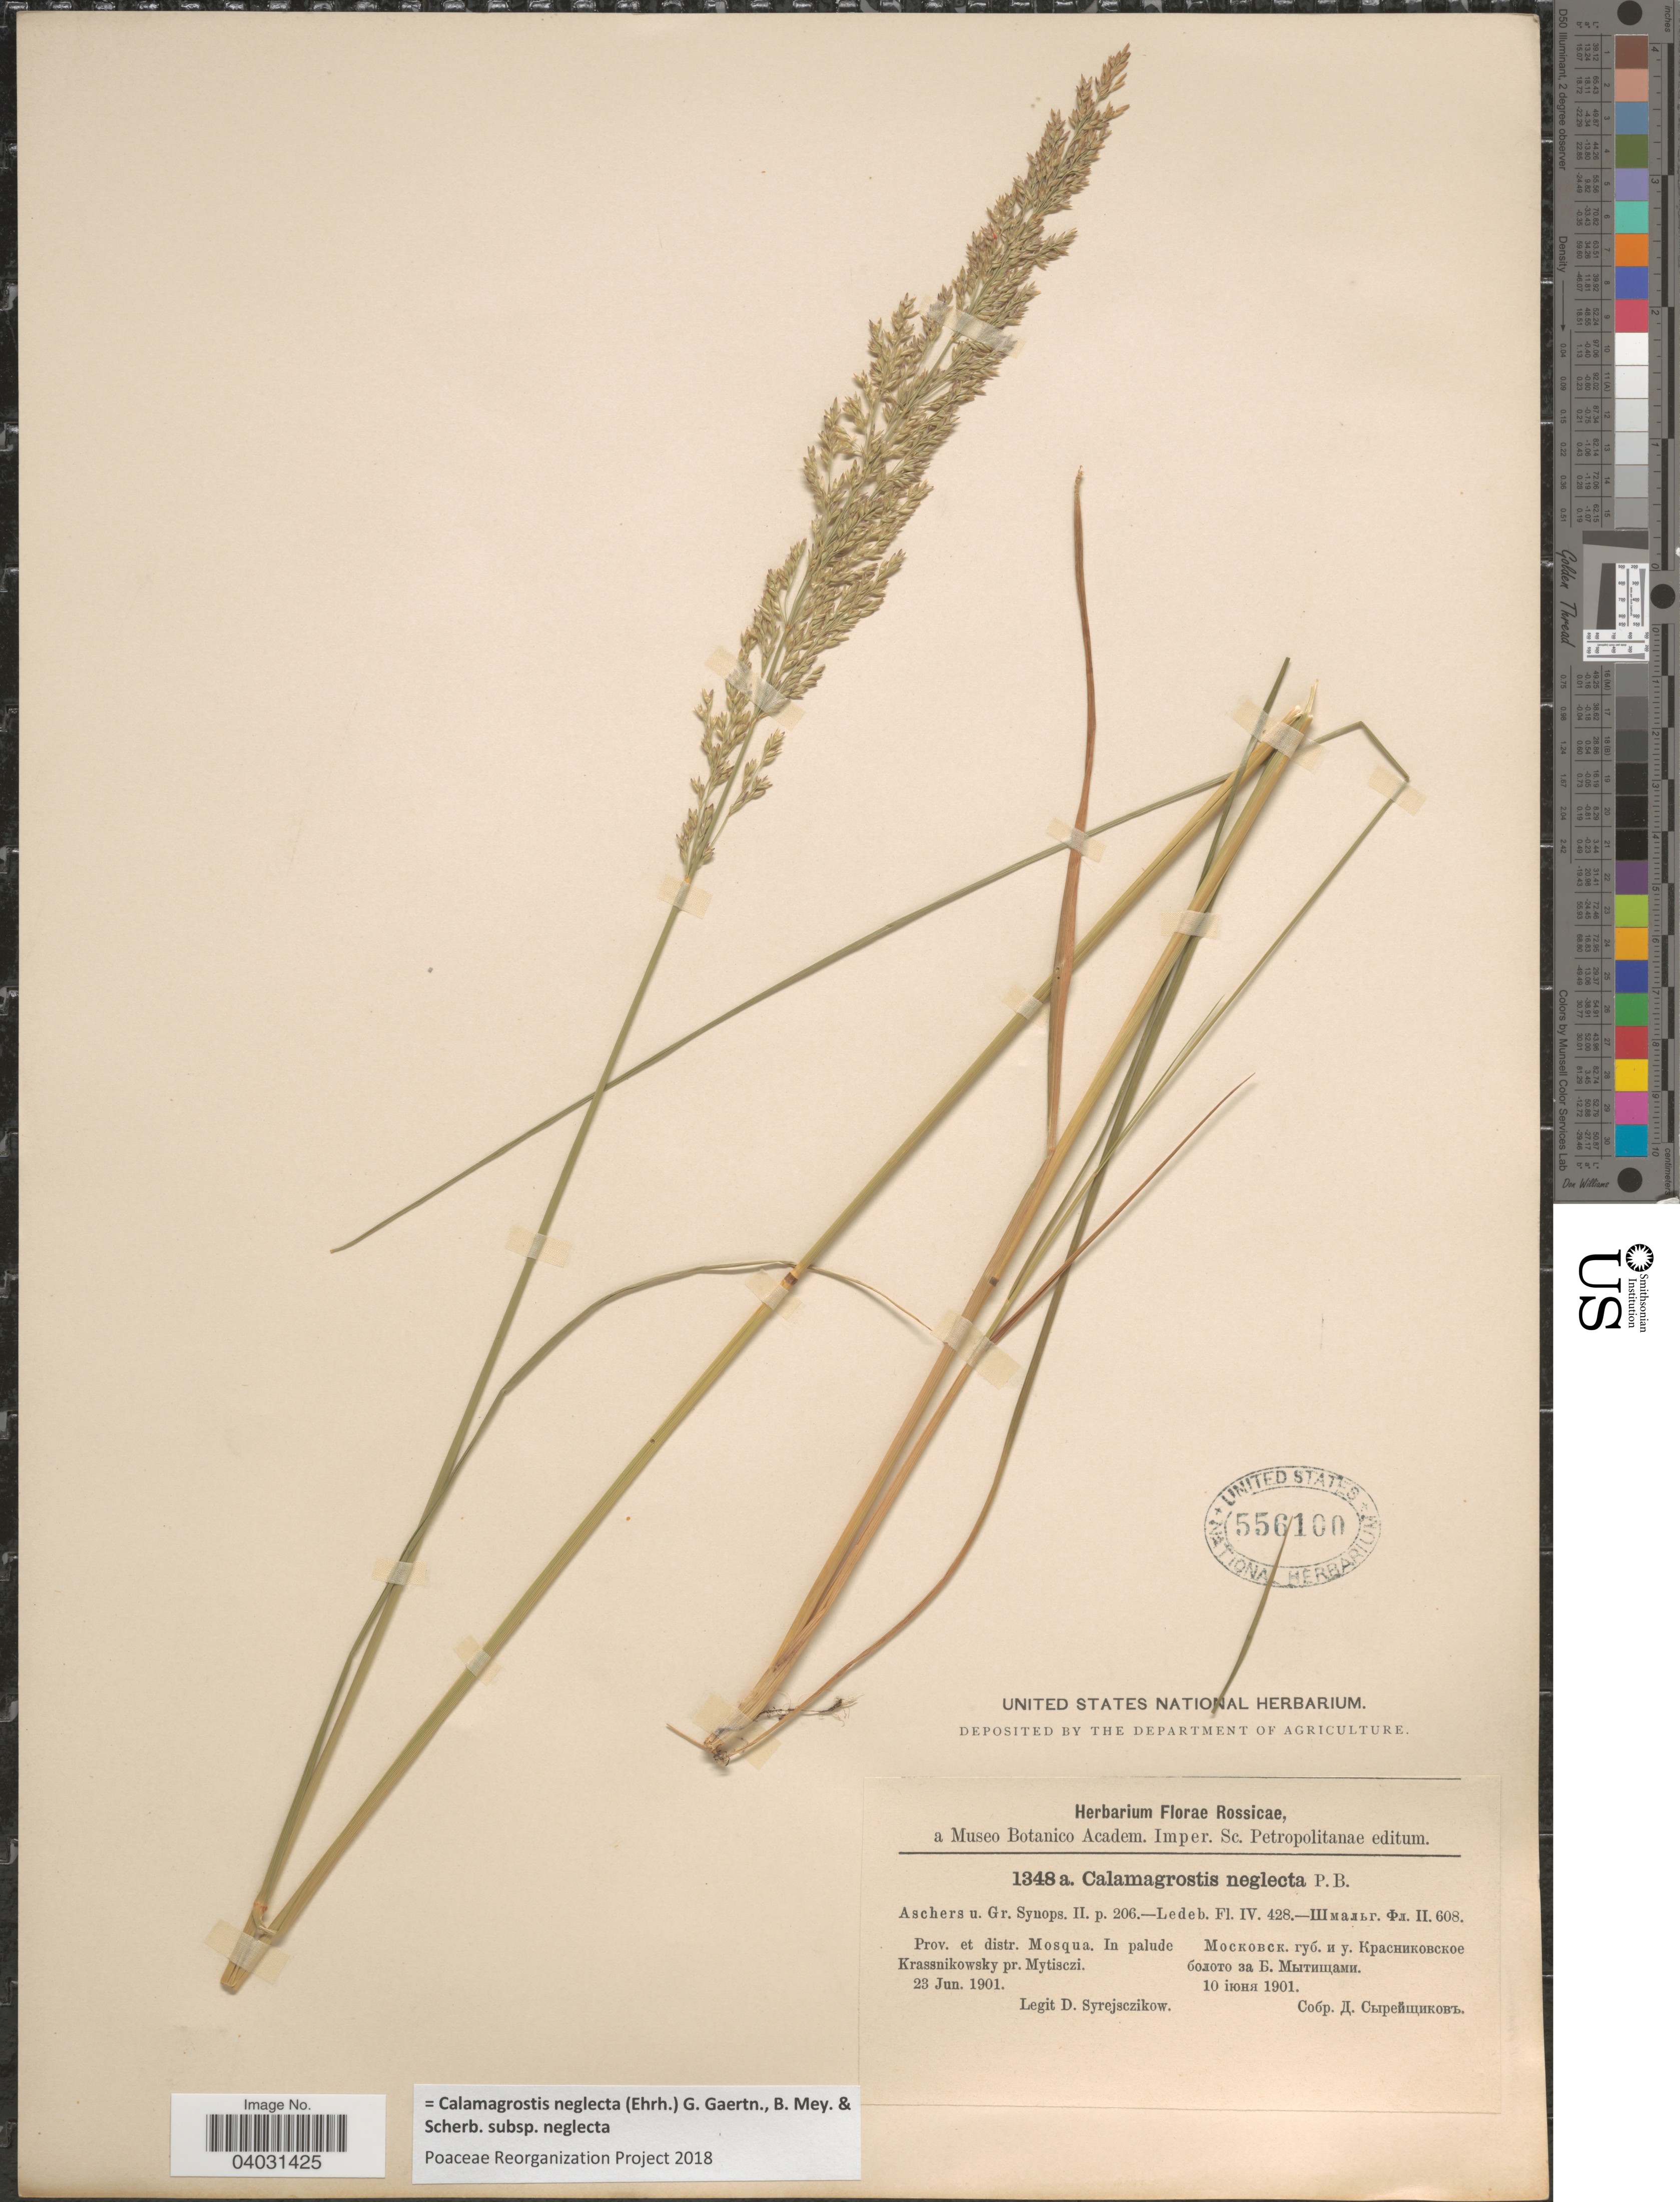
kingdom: Plantae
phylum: Tracheophyta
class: Liliopsida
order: Poales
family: Poaceae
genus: Calamagrostis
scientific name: Calamagrostis neglecta subsp. neglecta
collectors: D. Syrejsczikow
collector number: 1348a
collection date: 1901-06-23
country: Russian Federation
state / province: Moscow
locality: Prov. et distr. Mosqua, In palude Krassnikowsky pr. Mytisczi.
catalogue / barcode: US 556100